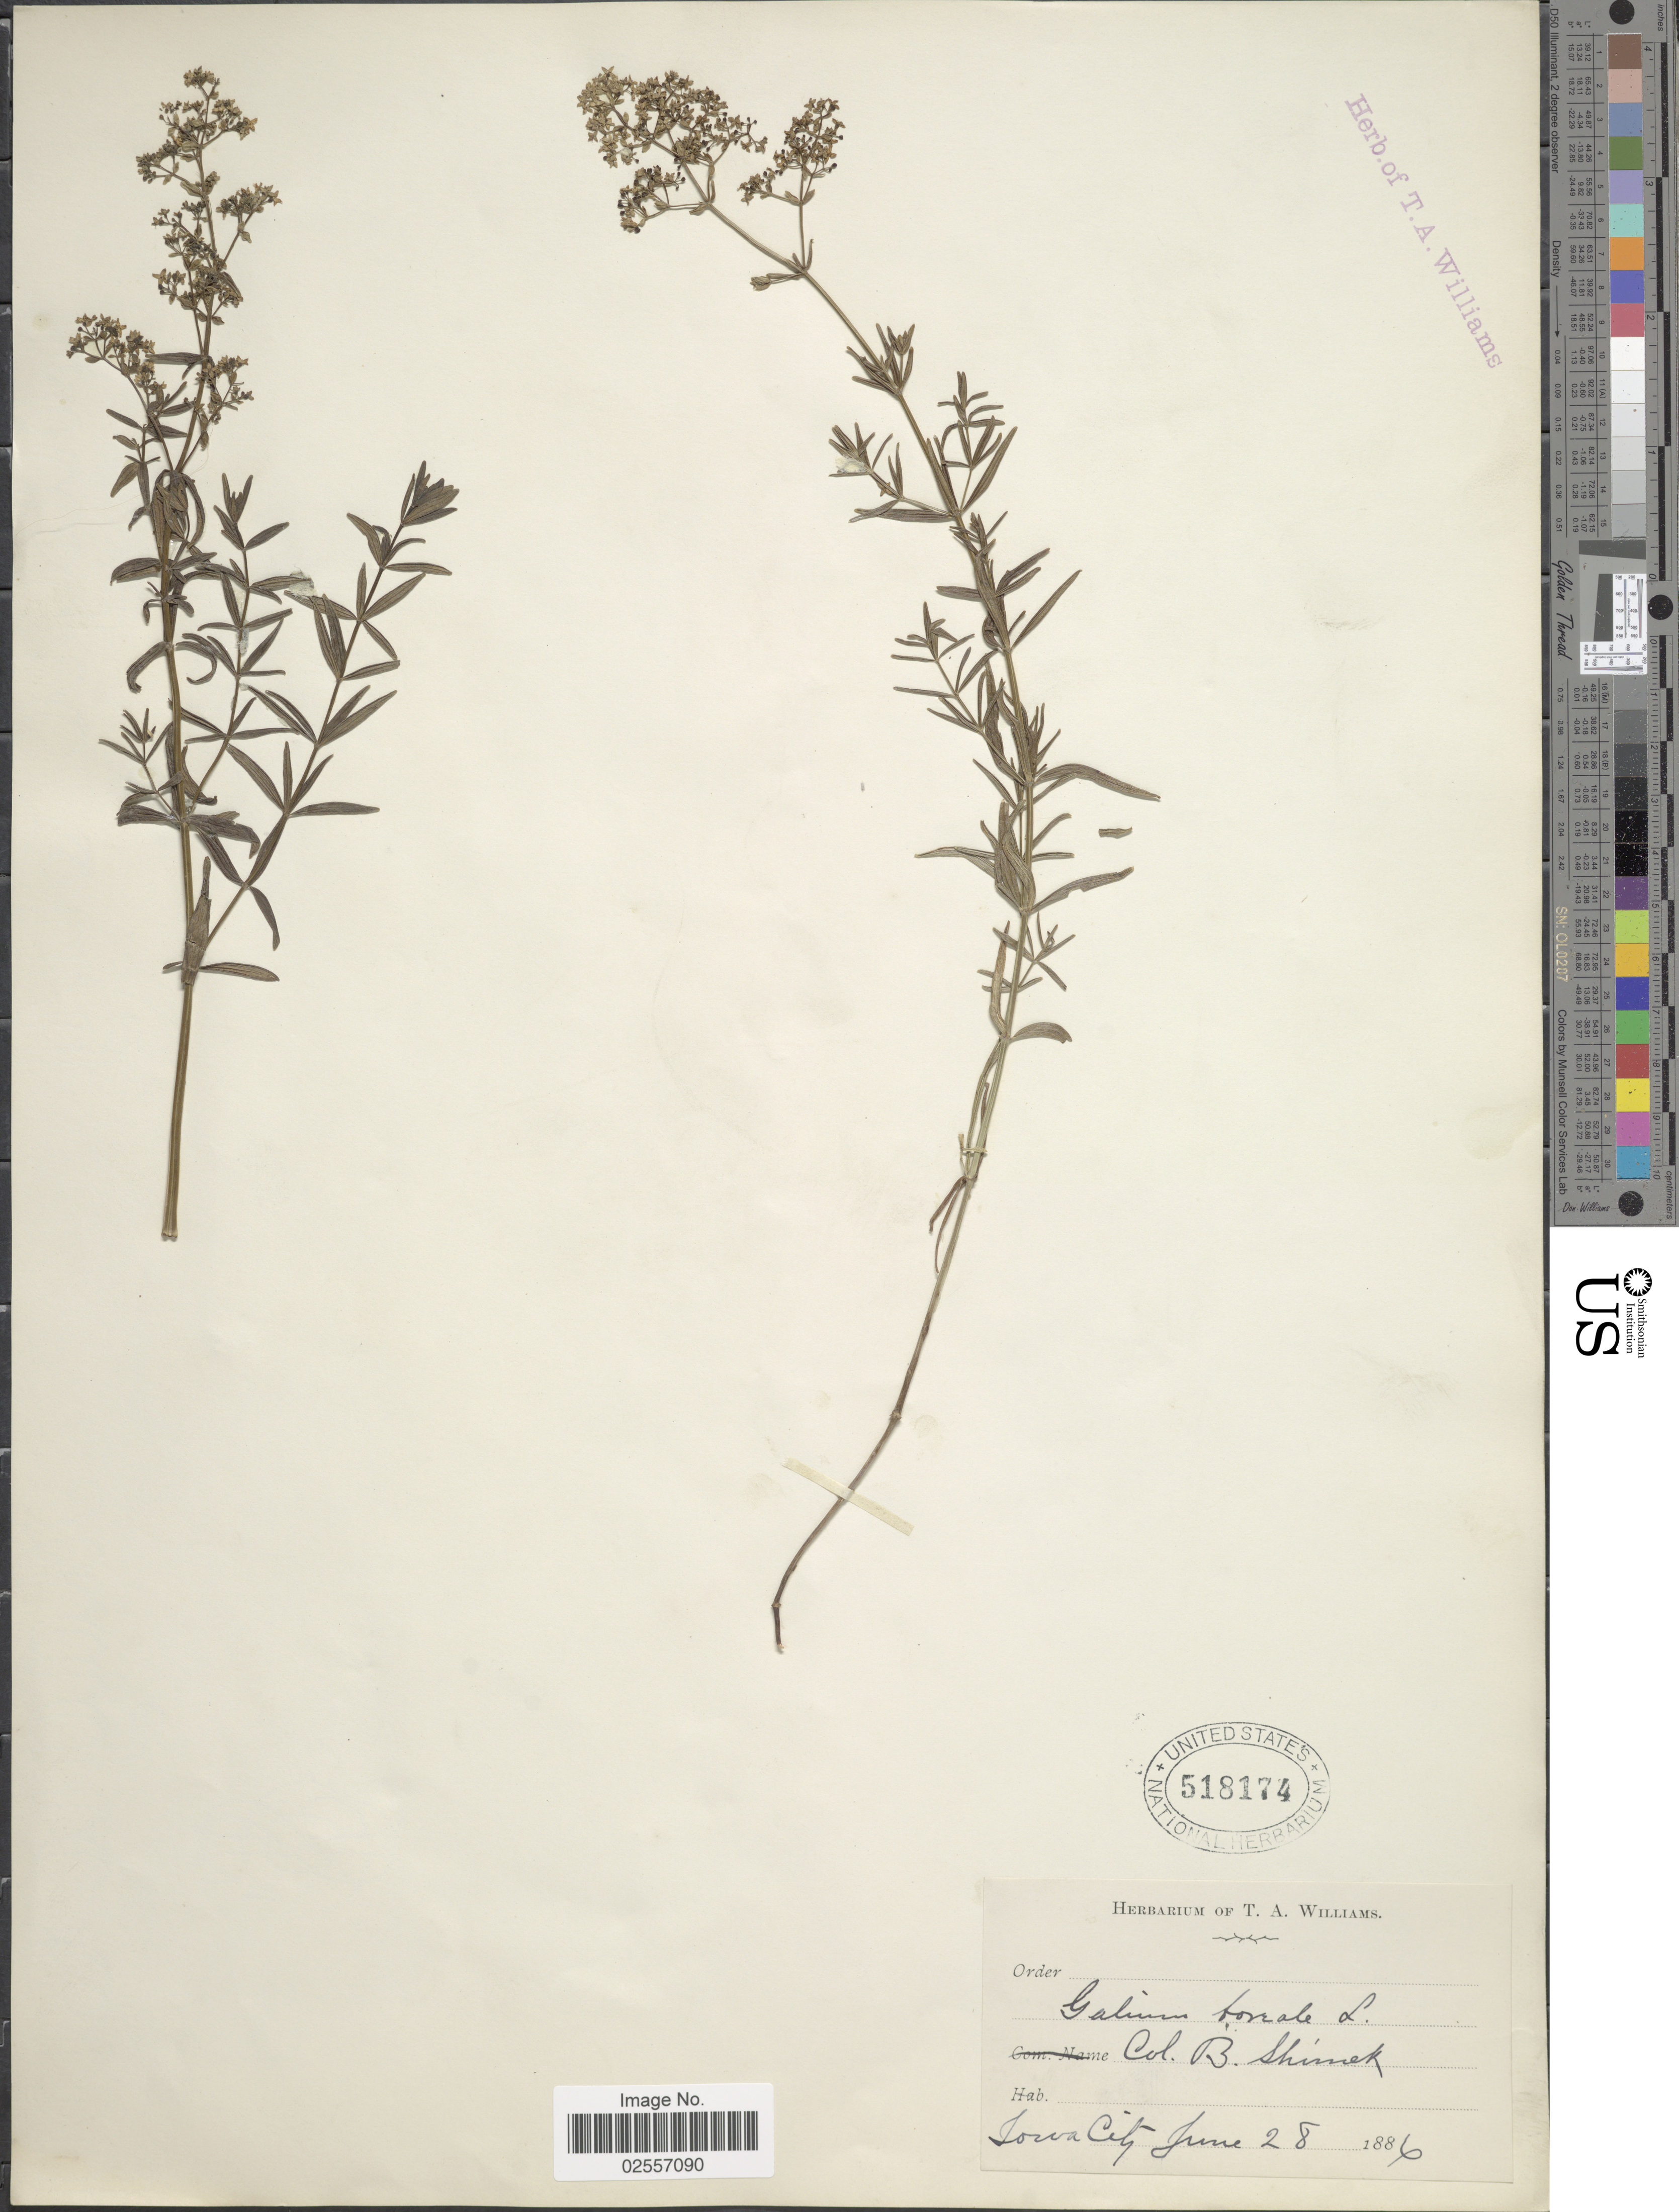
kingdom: Plantae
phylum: Tracheophyta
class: Magnoliopsida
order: Gentianales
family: Rubiaceae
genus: Galium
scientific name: Galium boreale L.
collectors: B. Shimek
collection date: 1886-06-28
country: United States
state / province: Iowa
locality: Iowa City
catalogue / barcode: US 518174